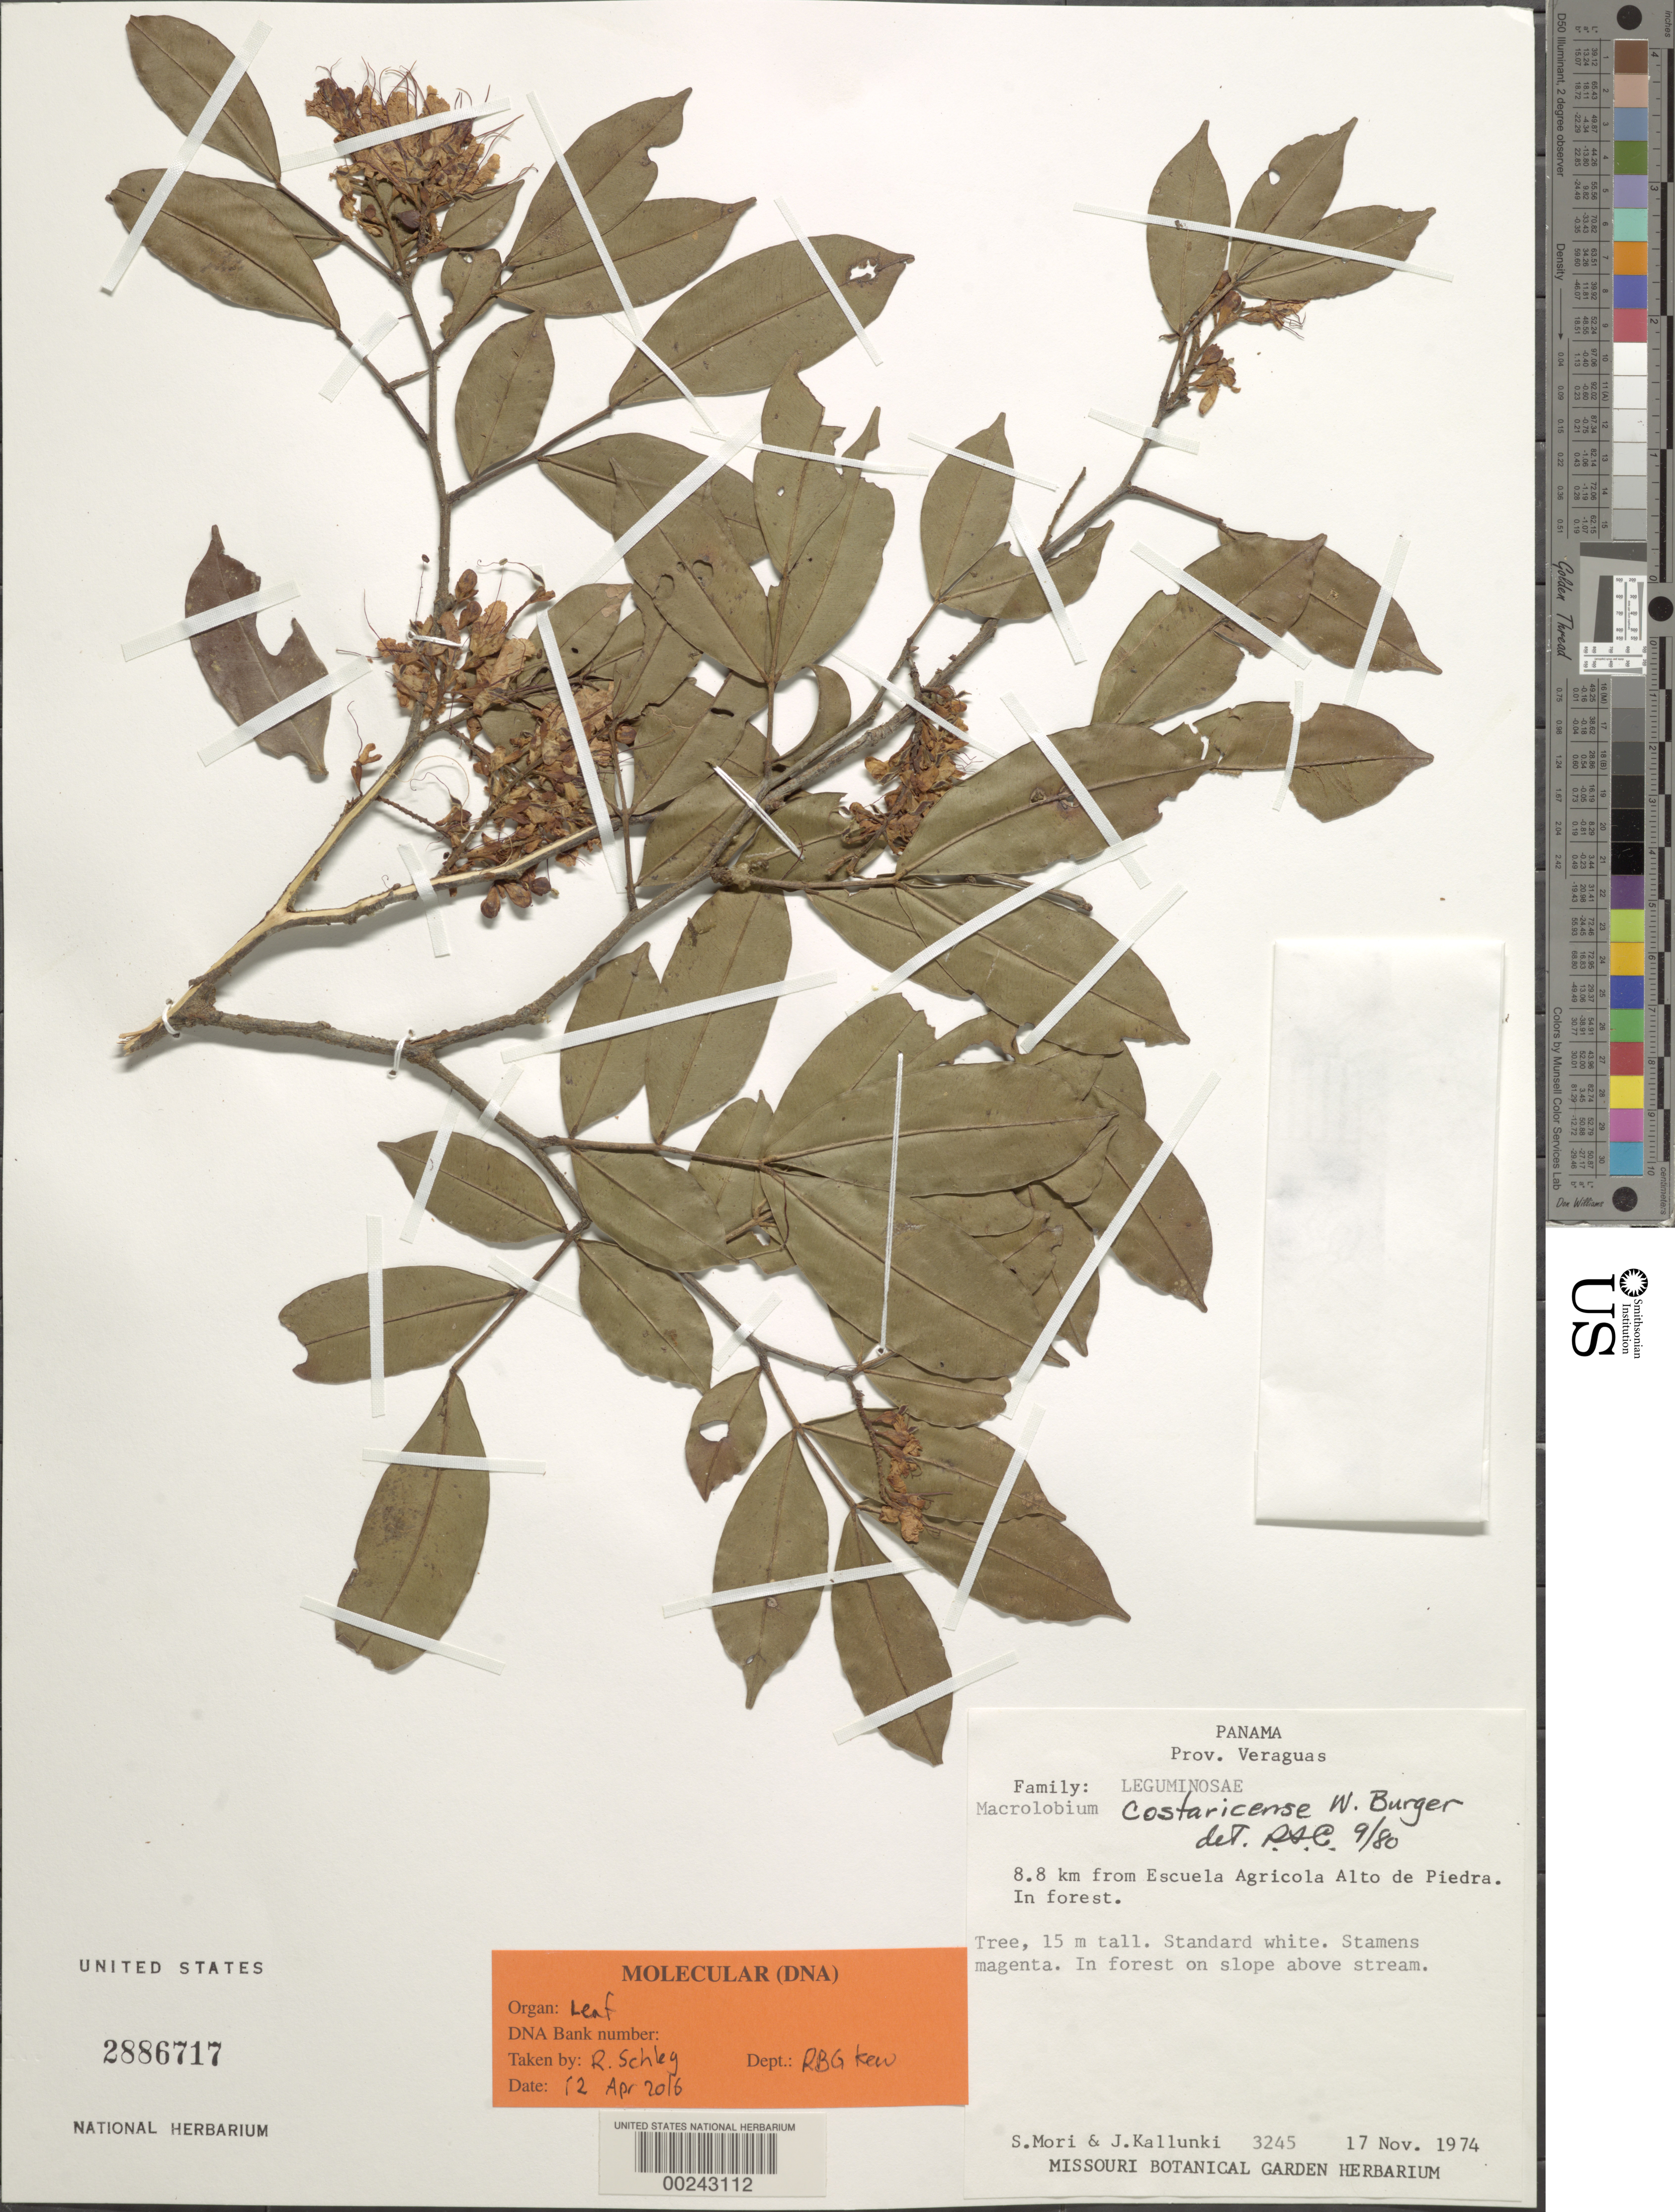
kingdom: Plantae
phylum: Tracheophyta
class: Magnoliopsida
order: Fabales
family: Fabaceae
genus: Macrolobium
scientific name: Macrolobium costaricense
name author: W.C. Burger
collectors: S. Mori & J. Kallunki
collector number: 3245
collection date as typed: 17 Nov 1974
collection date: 1974-11-17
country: Panama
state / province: Veraguas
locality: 8.8 km from Escuela Agricola Alto de Piedra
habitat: In forest on slope above stream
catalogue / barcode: US 2886717